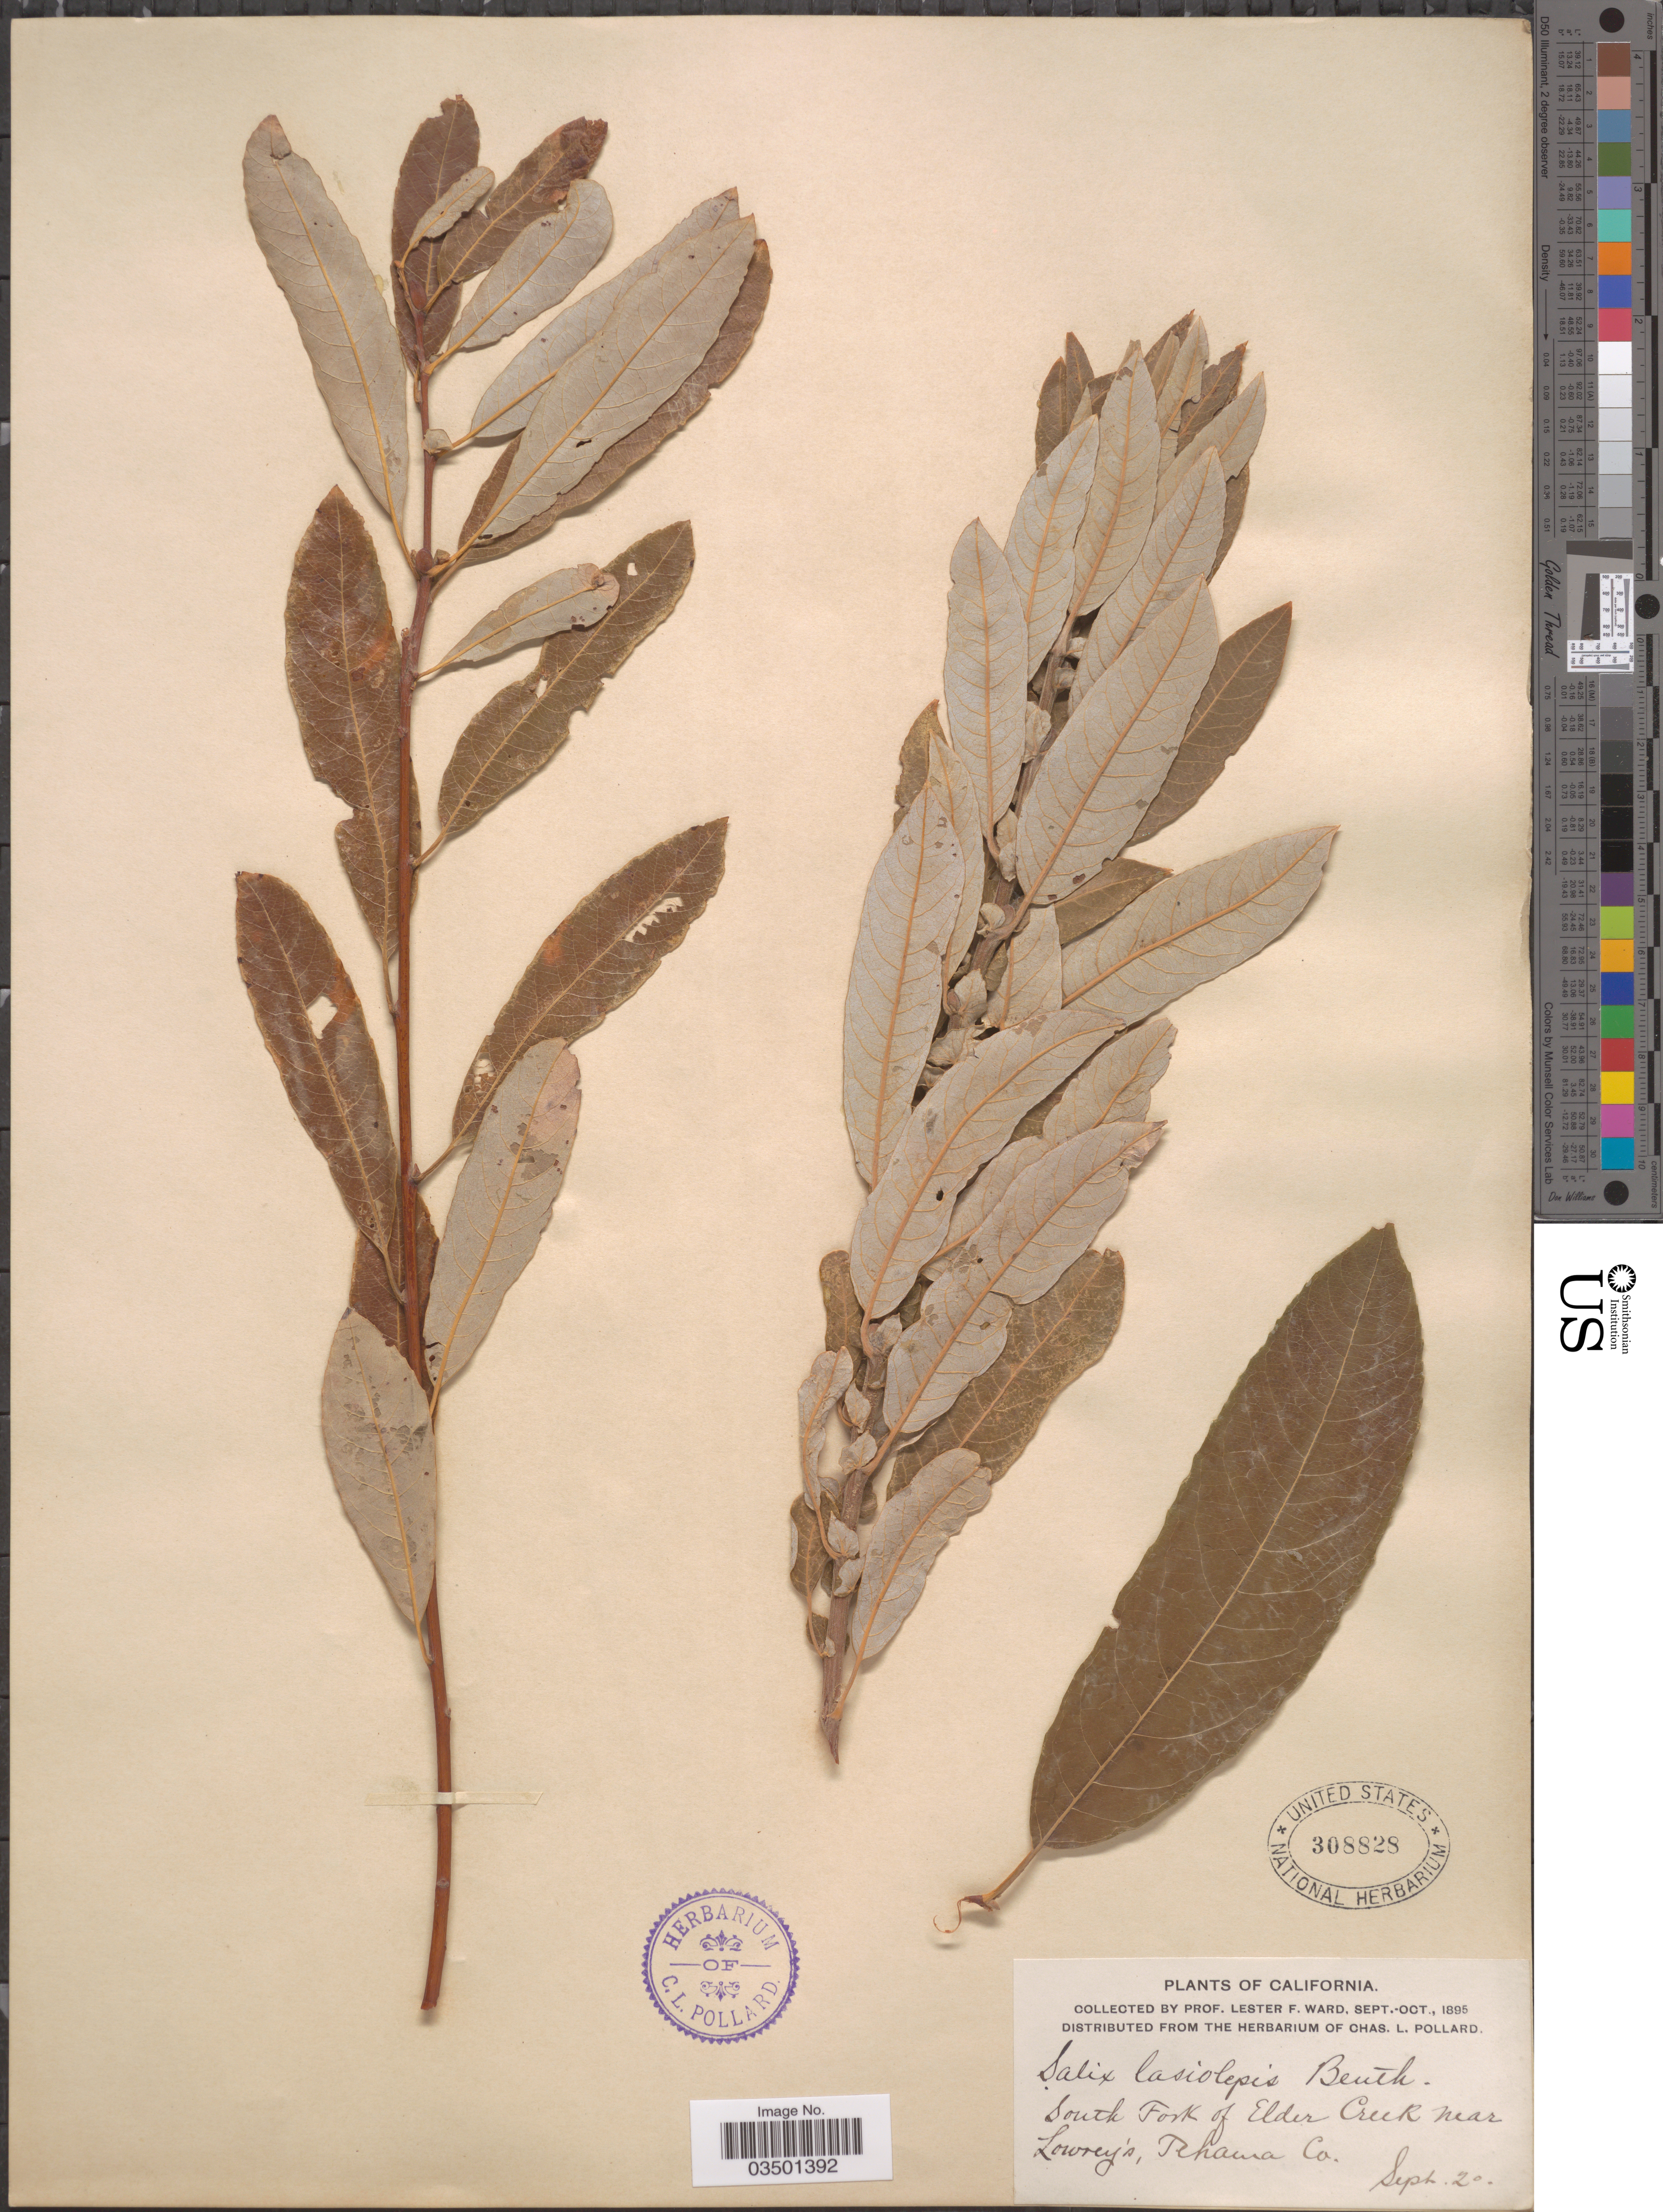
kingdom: Plantae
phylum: Tracheophyta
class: Magnoliopsida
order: Malpighiales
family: Salicaceae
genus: Salix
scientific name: Salix lasiolepis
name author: Benth.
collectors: L. F. Ward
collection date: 1895-09-20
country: United States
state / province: California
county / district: Tehama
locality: South Fork of Elder Creek near Lowrey's, Tehama Co.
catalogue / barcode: US 308828